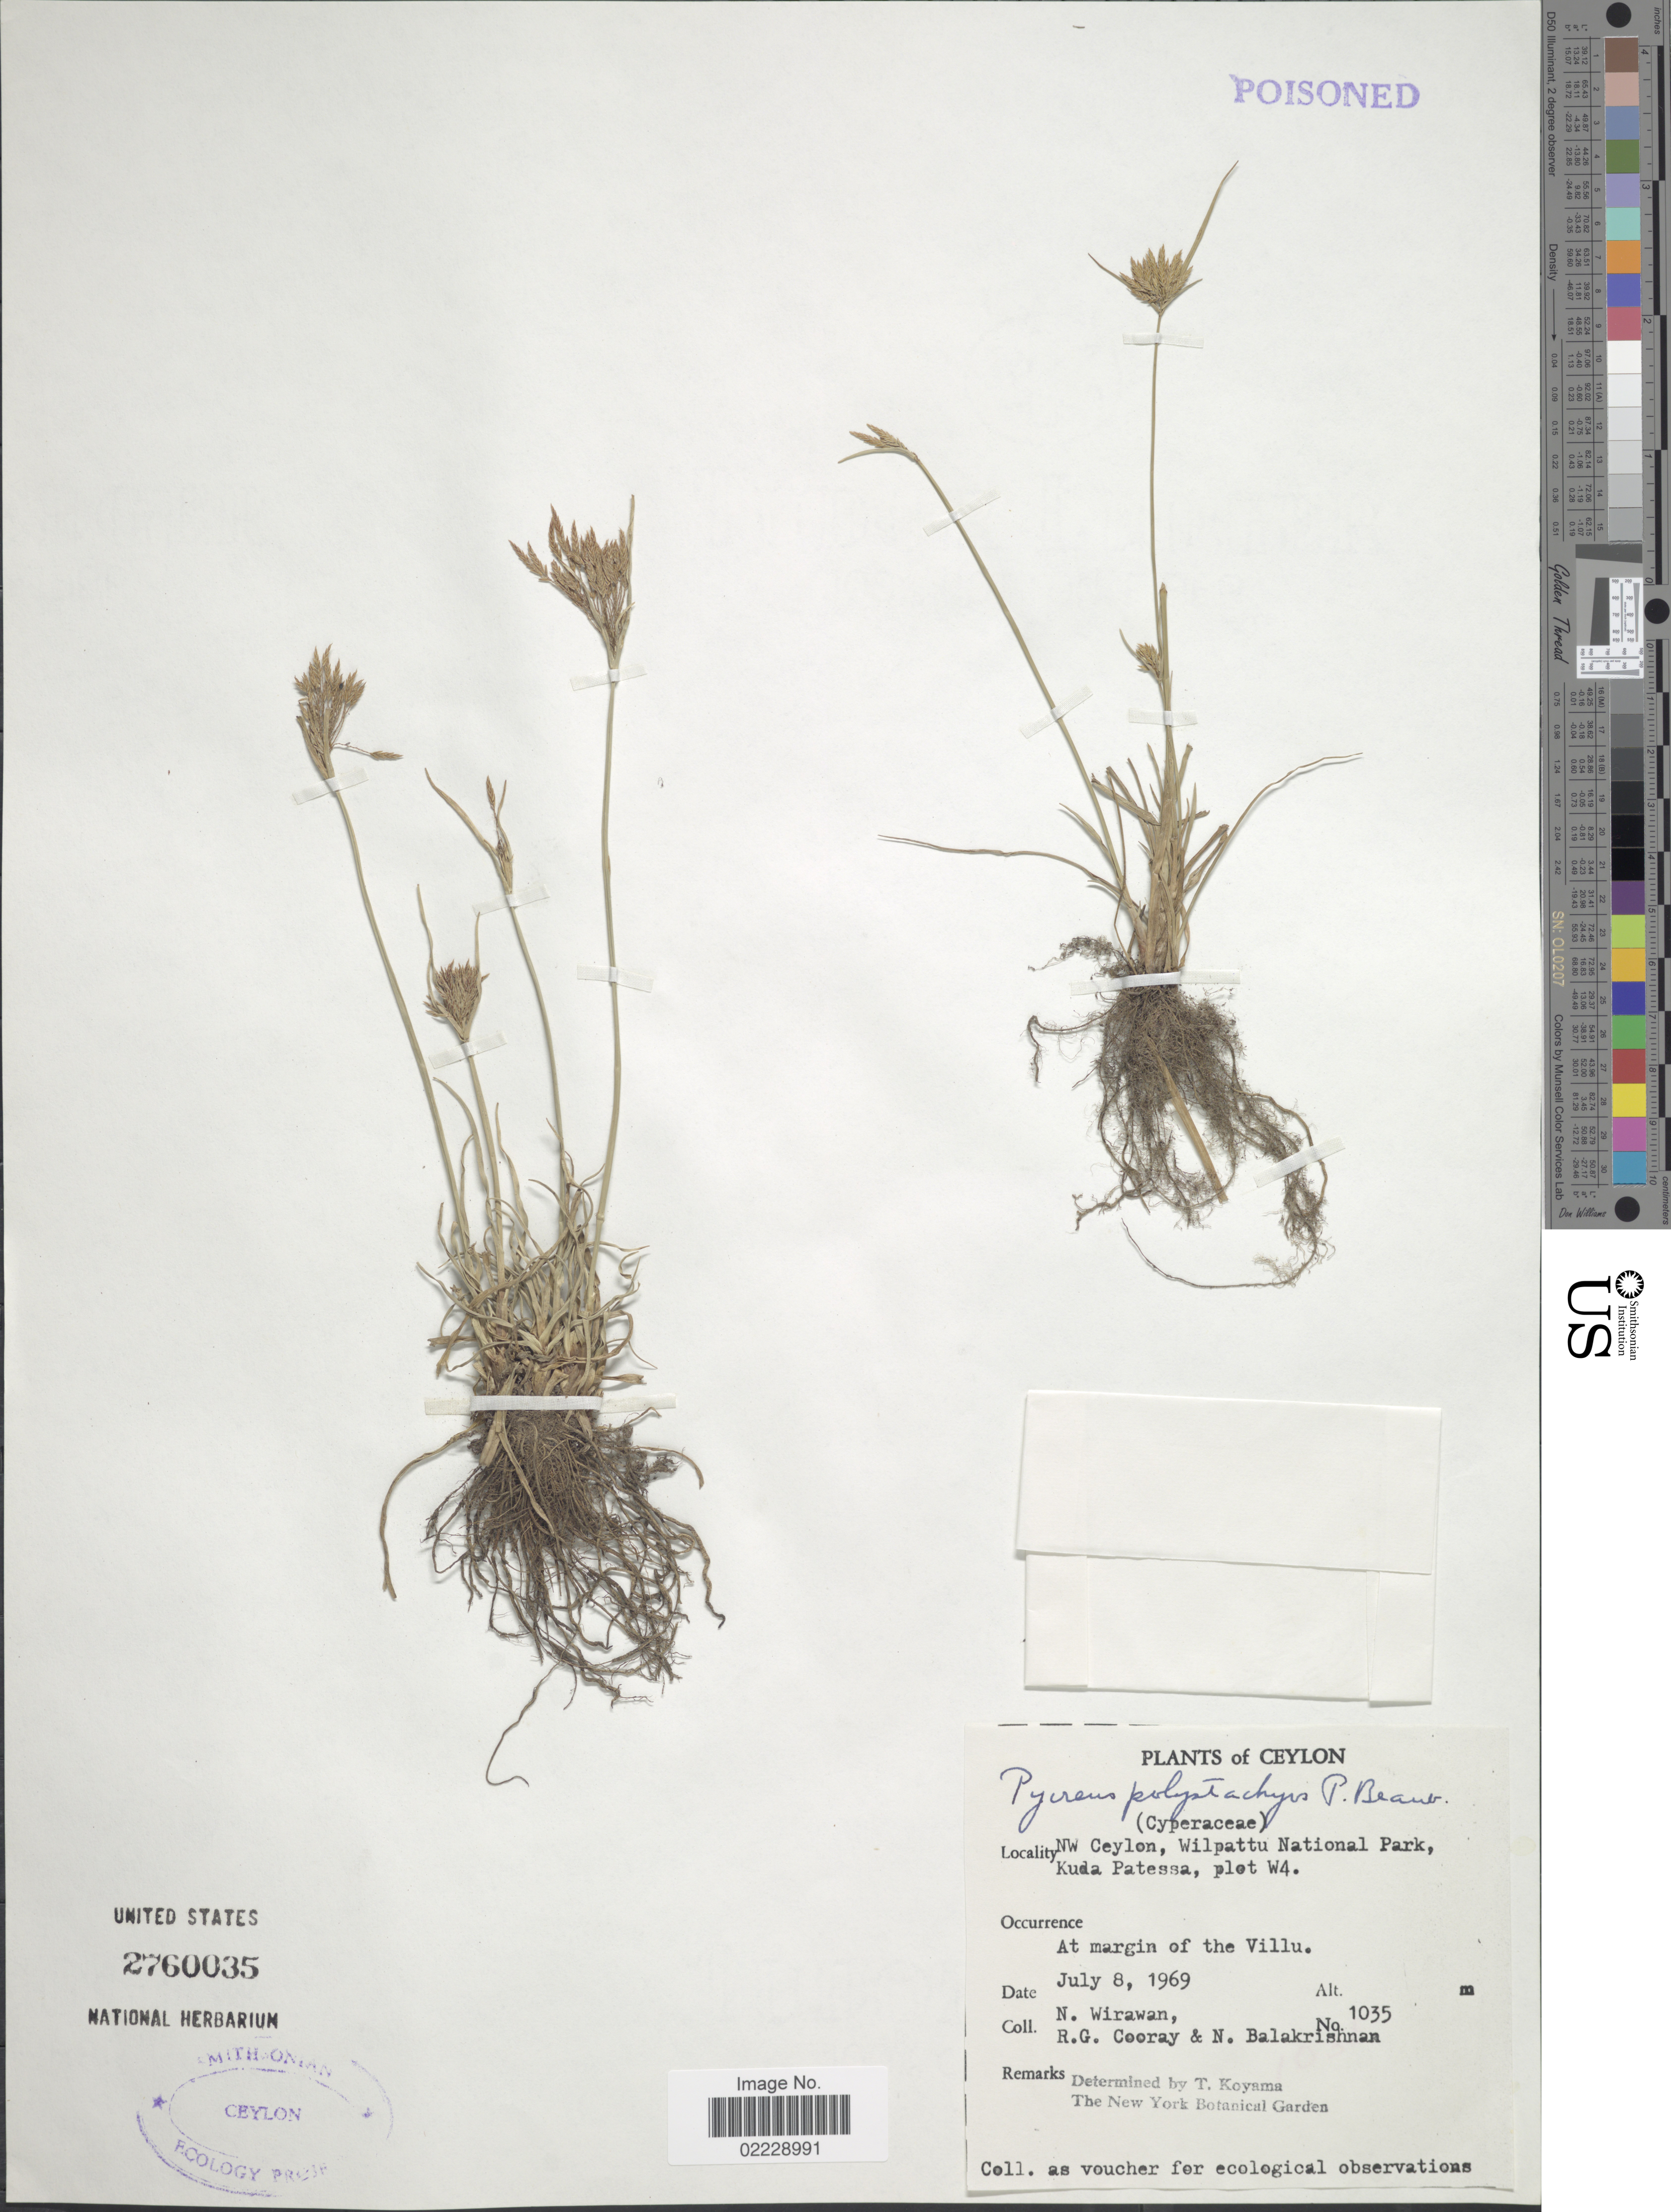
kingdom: Plantae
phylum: Tracheophyta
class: Liliopsida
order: Poales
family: Cyperaceae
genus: Cyperus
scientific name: Cyperus polystachyos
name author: Rottb.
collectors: N. Wirawan, R. Cooray & N. Balakrishnan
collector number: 1035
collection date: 1969-07-08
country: Sri Lanka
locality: Ceylon. NW Ceylon, Wilpattu National Park, Kuda Patessa, plot W4. At margin of the Villu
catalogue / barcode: US 2760035